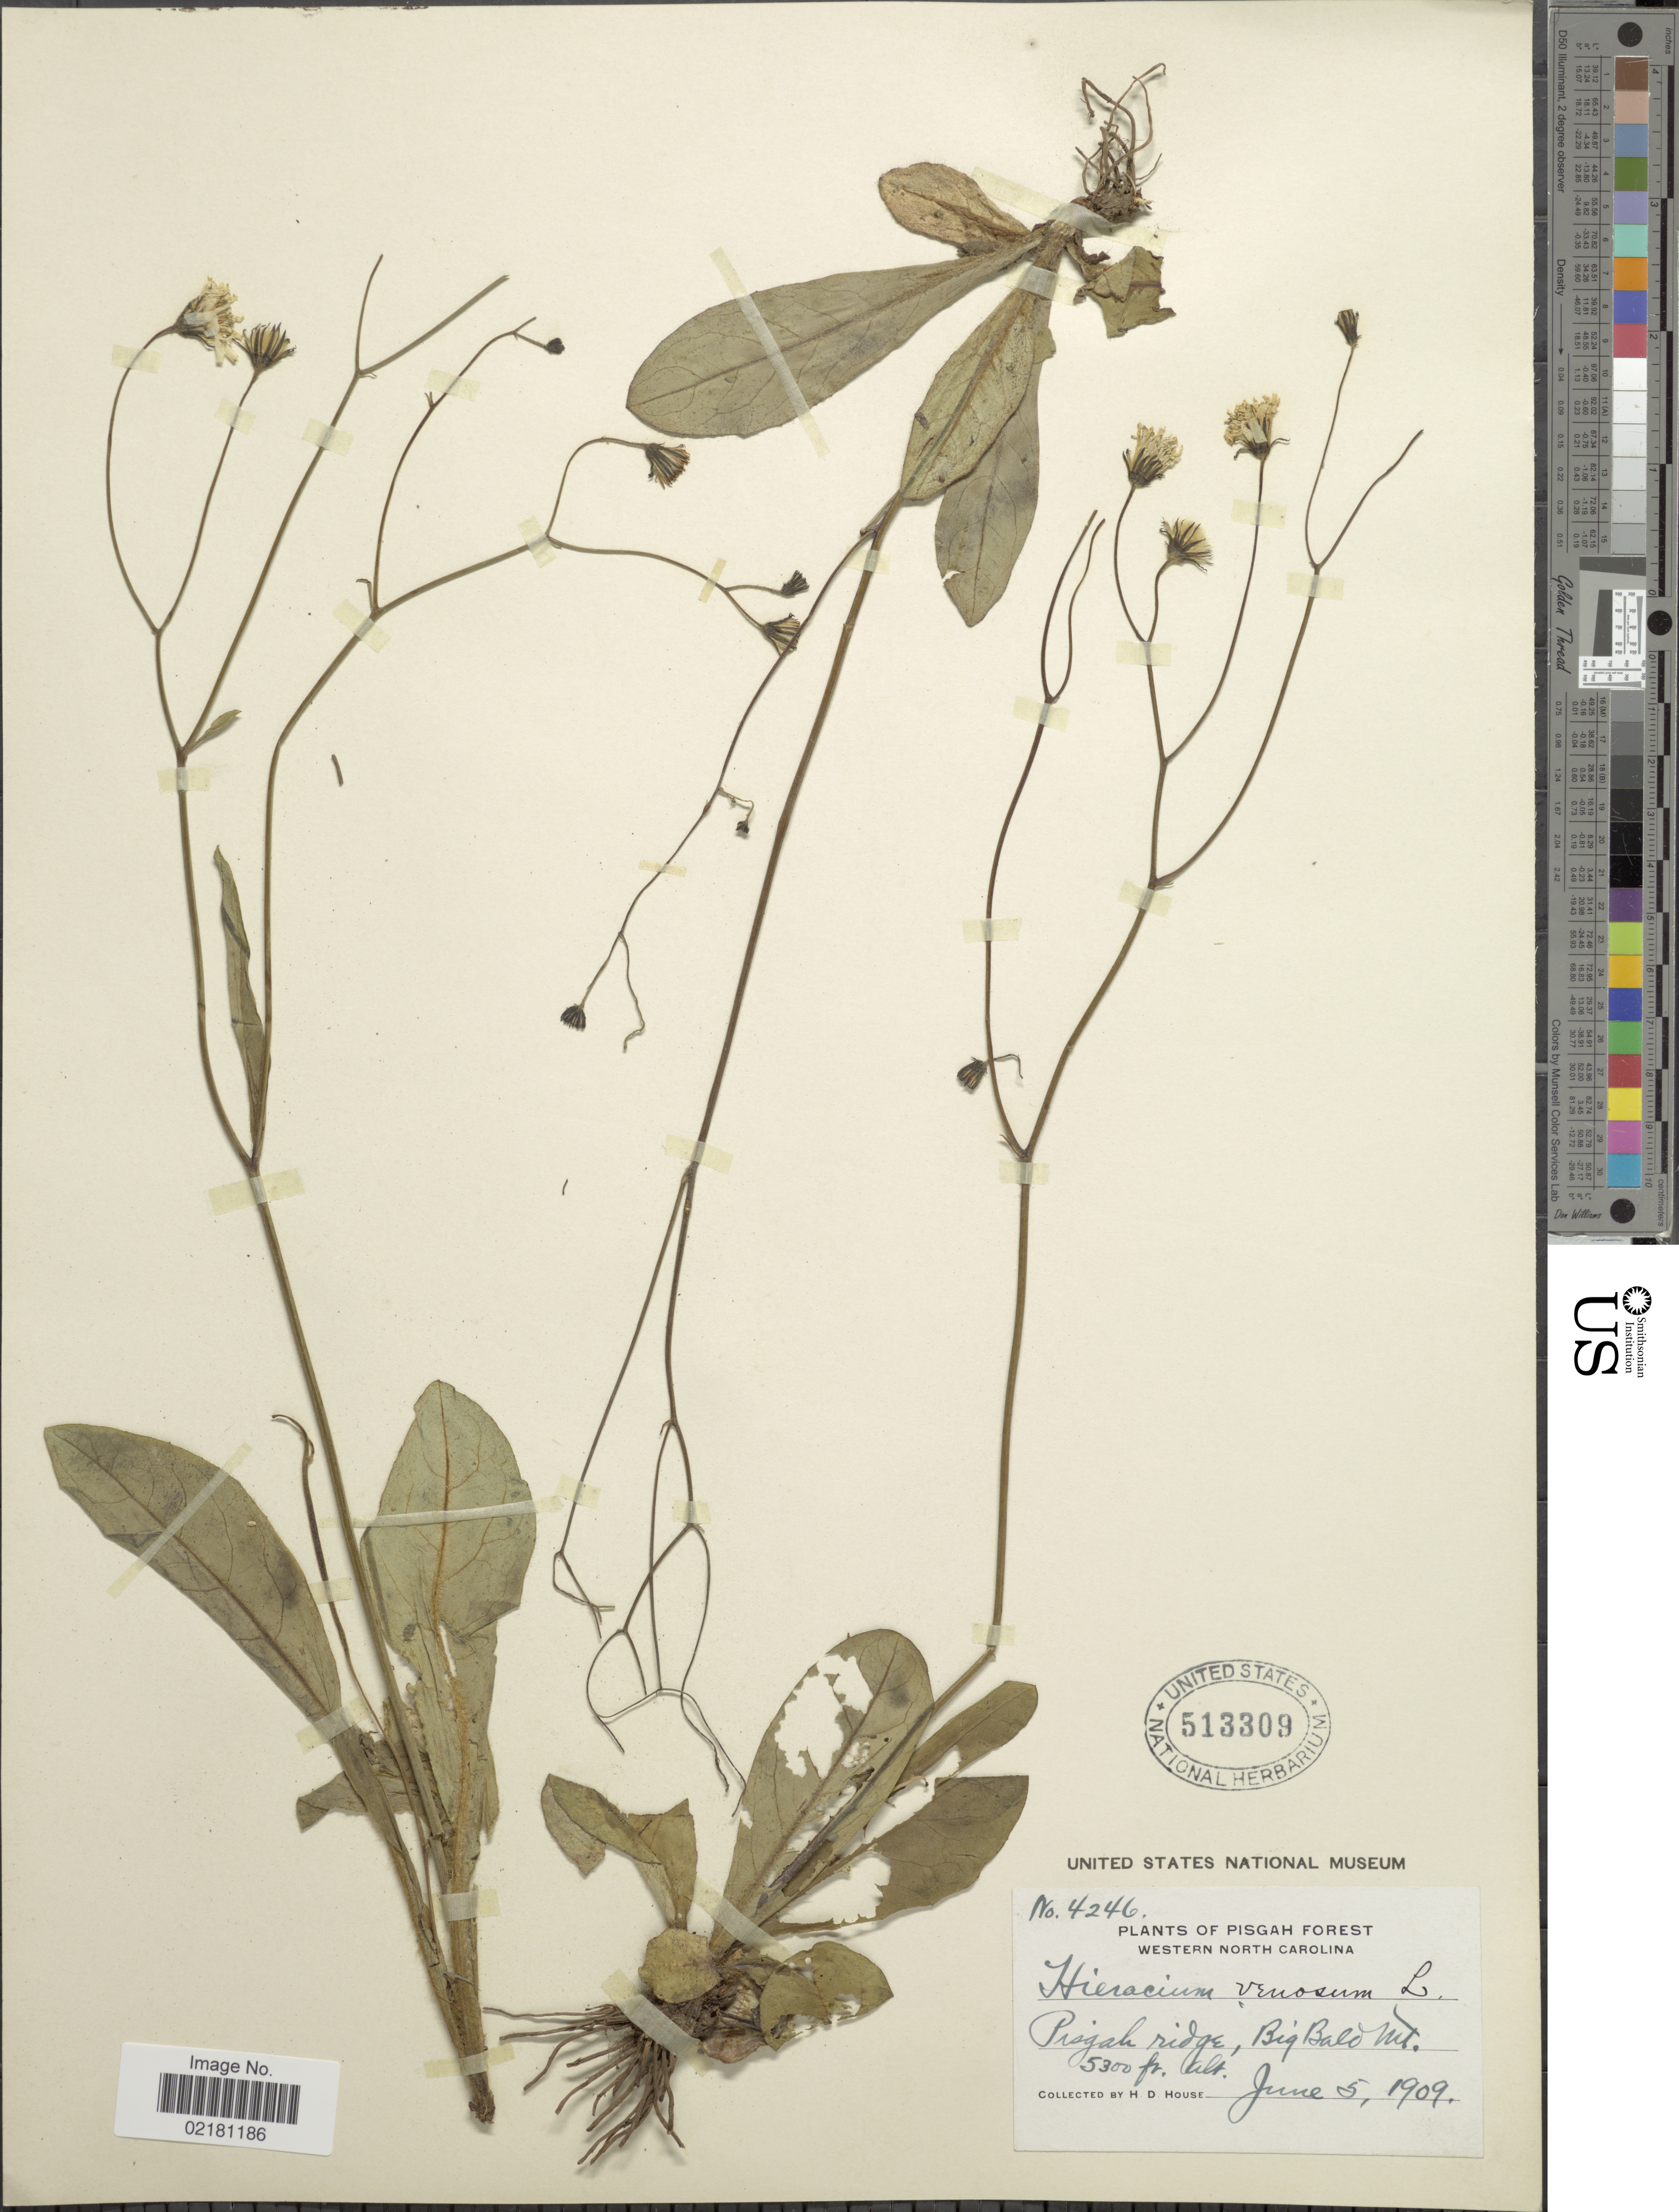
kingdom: Plantae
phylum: Tracheophyta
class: Magnoliopsida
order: Asterales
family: Asteraceae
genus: Hieracium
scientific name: Hieracium venosum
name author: L.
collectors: H. D. House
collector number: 4246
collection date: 1909-06-05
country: United States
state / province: North Carolina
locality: Pisgah Forest. Western North Carolina. Pisgah ridge, Big Balo Mt.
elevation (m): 1615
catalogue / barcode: US 513309